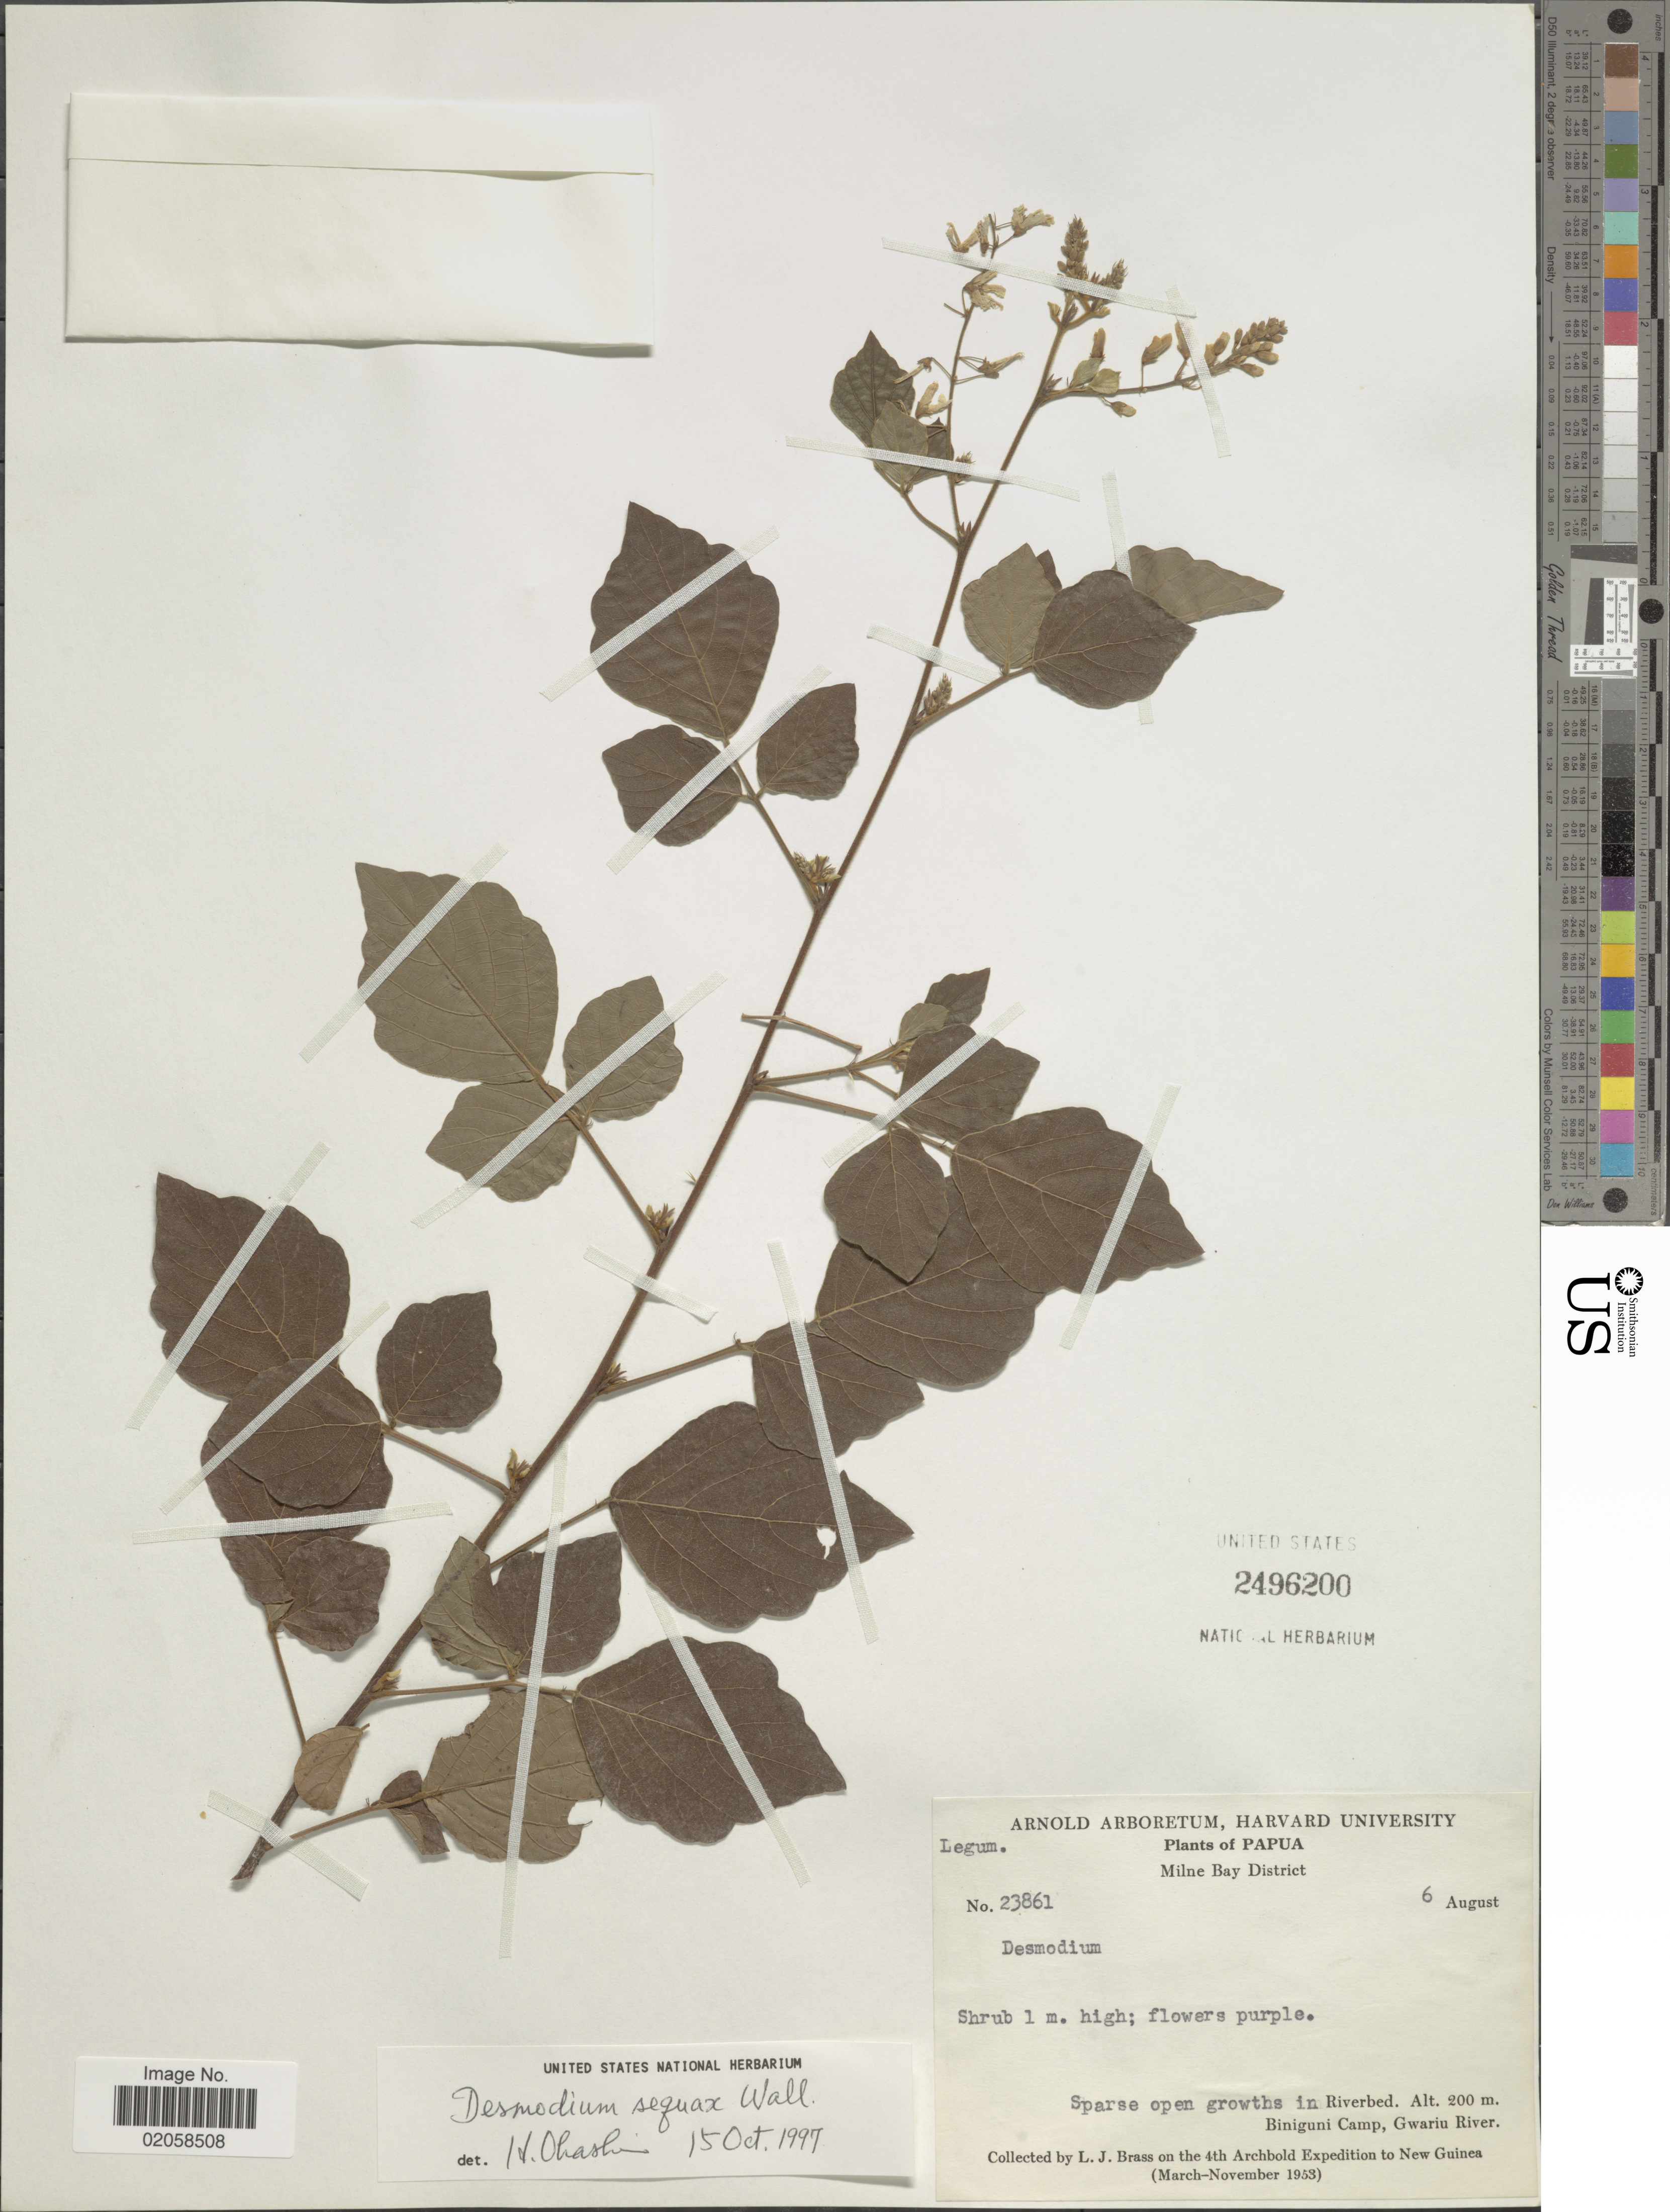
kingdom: Plantae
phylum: Tracheophyta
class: Magnoliopsida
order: Fabales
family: Fabaceae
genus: Puhuaea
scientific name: Puhuaea sequax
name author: (Wall.) H. Ohashi & K. Ohashi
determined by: Strong, Mark T., (BOT), Smithsonian Institution - National Museum of Natural History (UNITED STATES)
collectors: L. J. Brass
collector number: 23861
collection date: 1953-08-06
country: Papua New Guinea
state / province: Milne Bay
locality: Papua, in riverbed, Biniguni Camp, Gwariu River.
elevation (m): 200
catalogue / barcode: US 2496200